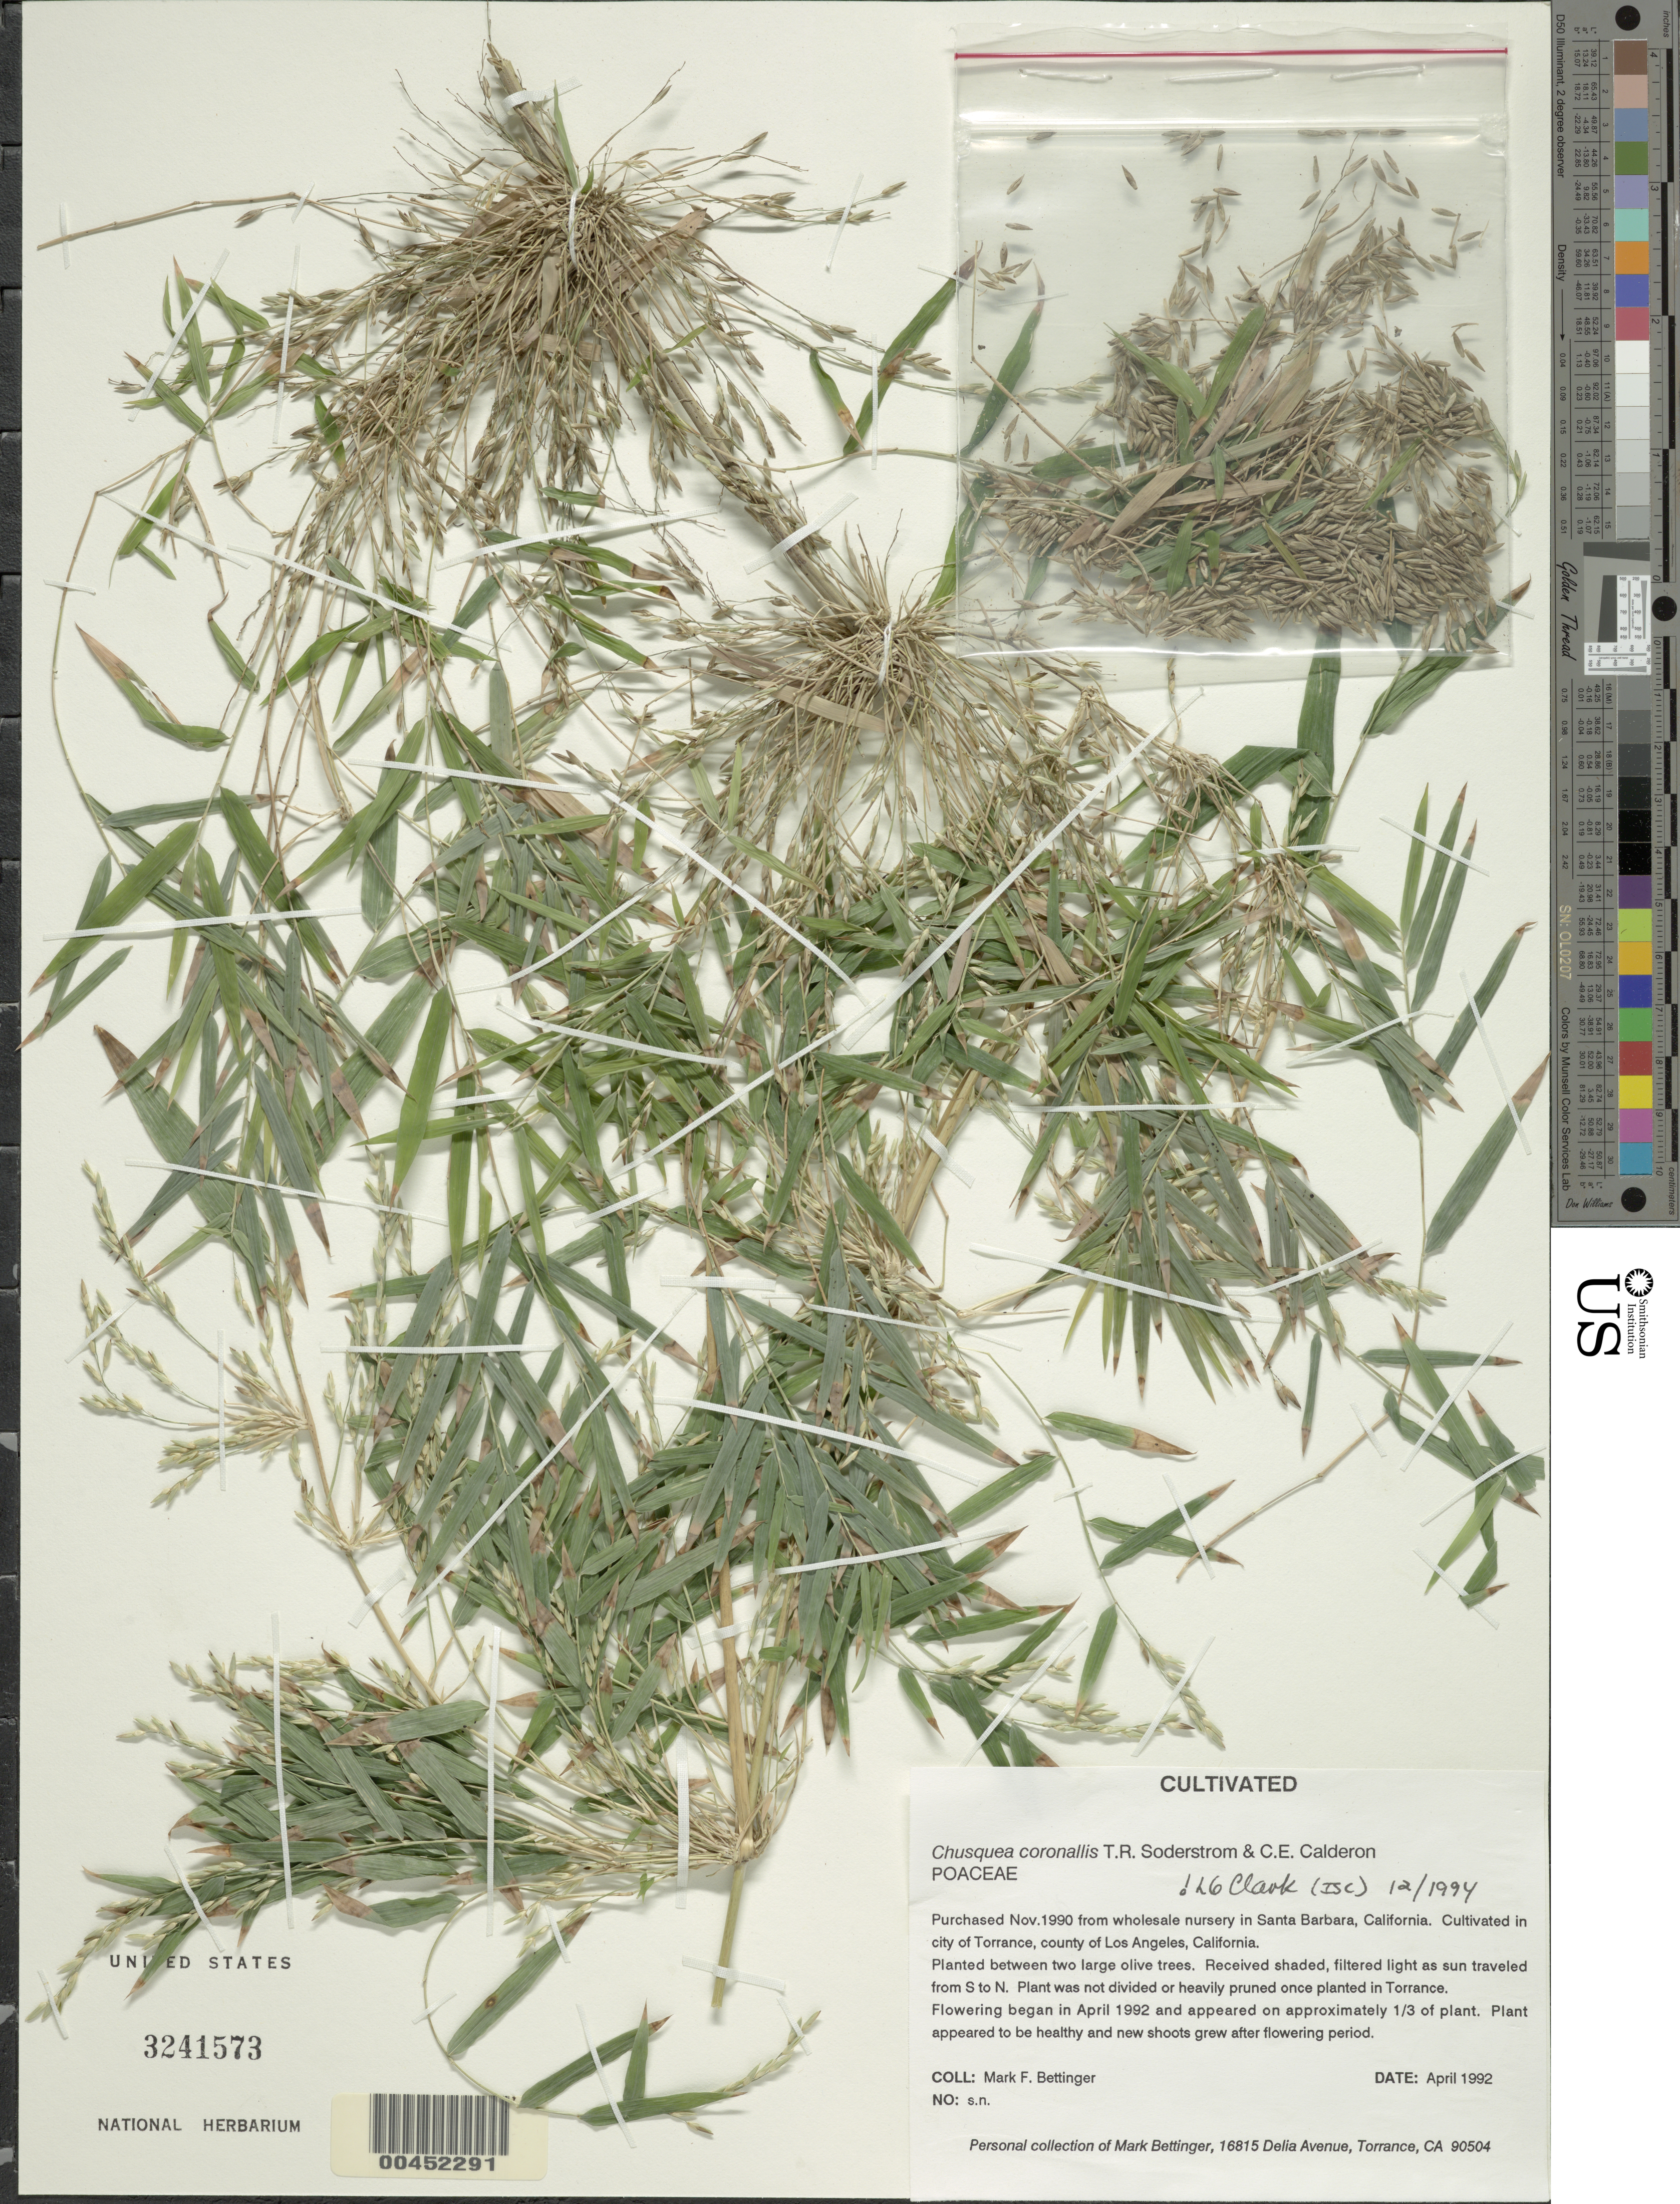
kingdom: Plantae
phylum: Tracheophyta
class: Liliopsida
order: Poales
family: Poaceae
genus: Chusquea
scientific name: Chusquea coronalis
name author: Soderstr. & C. E. Calderón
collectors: M. Bettinger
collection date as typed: Apr 1992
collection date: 1992-04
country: United States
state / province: California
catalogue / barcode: US 3241573